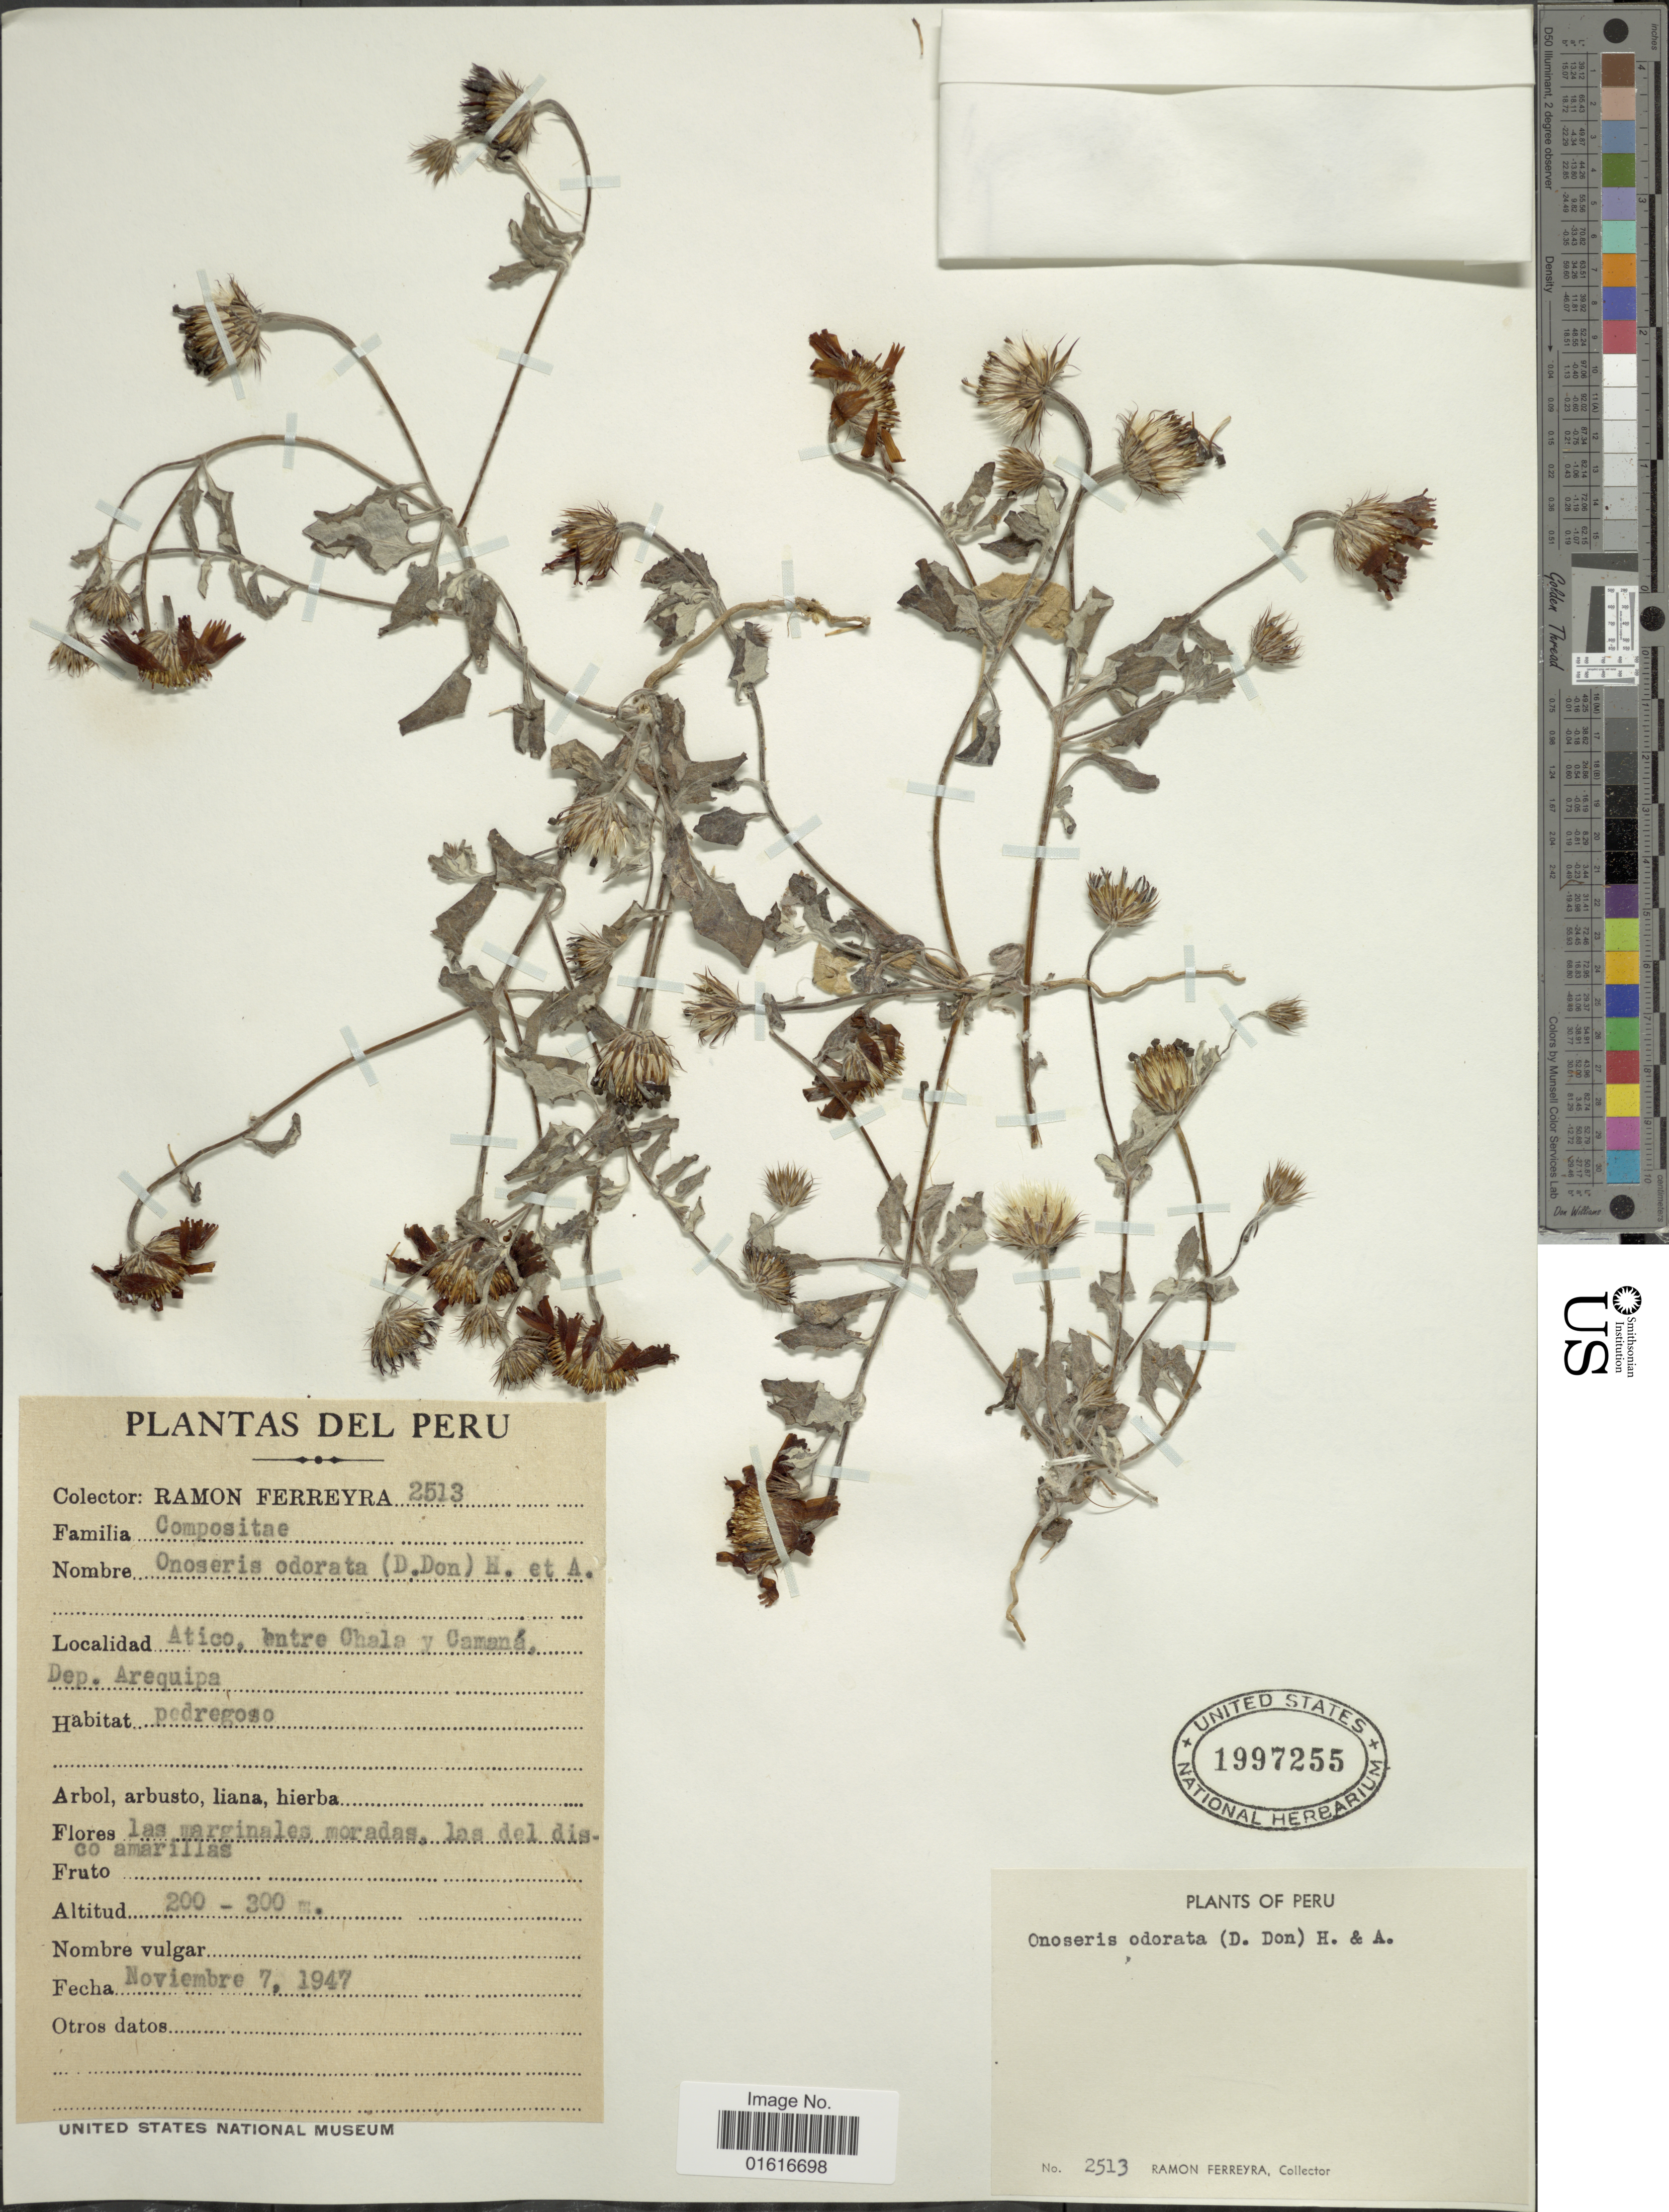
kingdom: Plantae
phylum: Tracheophyta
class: Magnoliopsida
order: Asterales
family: Asteraceae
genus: Onoseris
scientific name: Onoseris odorata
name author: (D. Don) Hook. & Arn.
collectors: R. A. Ferreyra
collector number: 2513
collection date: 1947-11-07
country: Peru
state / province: Arequipa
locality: Atico, entre Chala y Camana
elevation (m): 200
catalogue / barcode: US 1997255